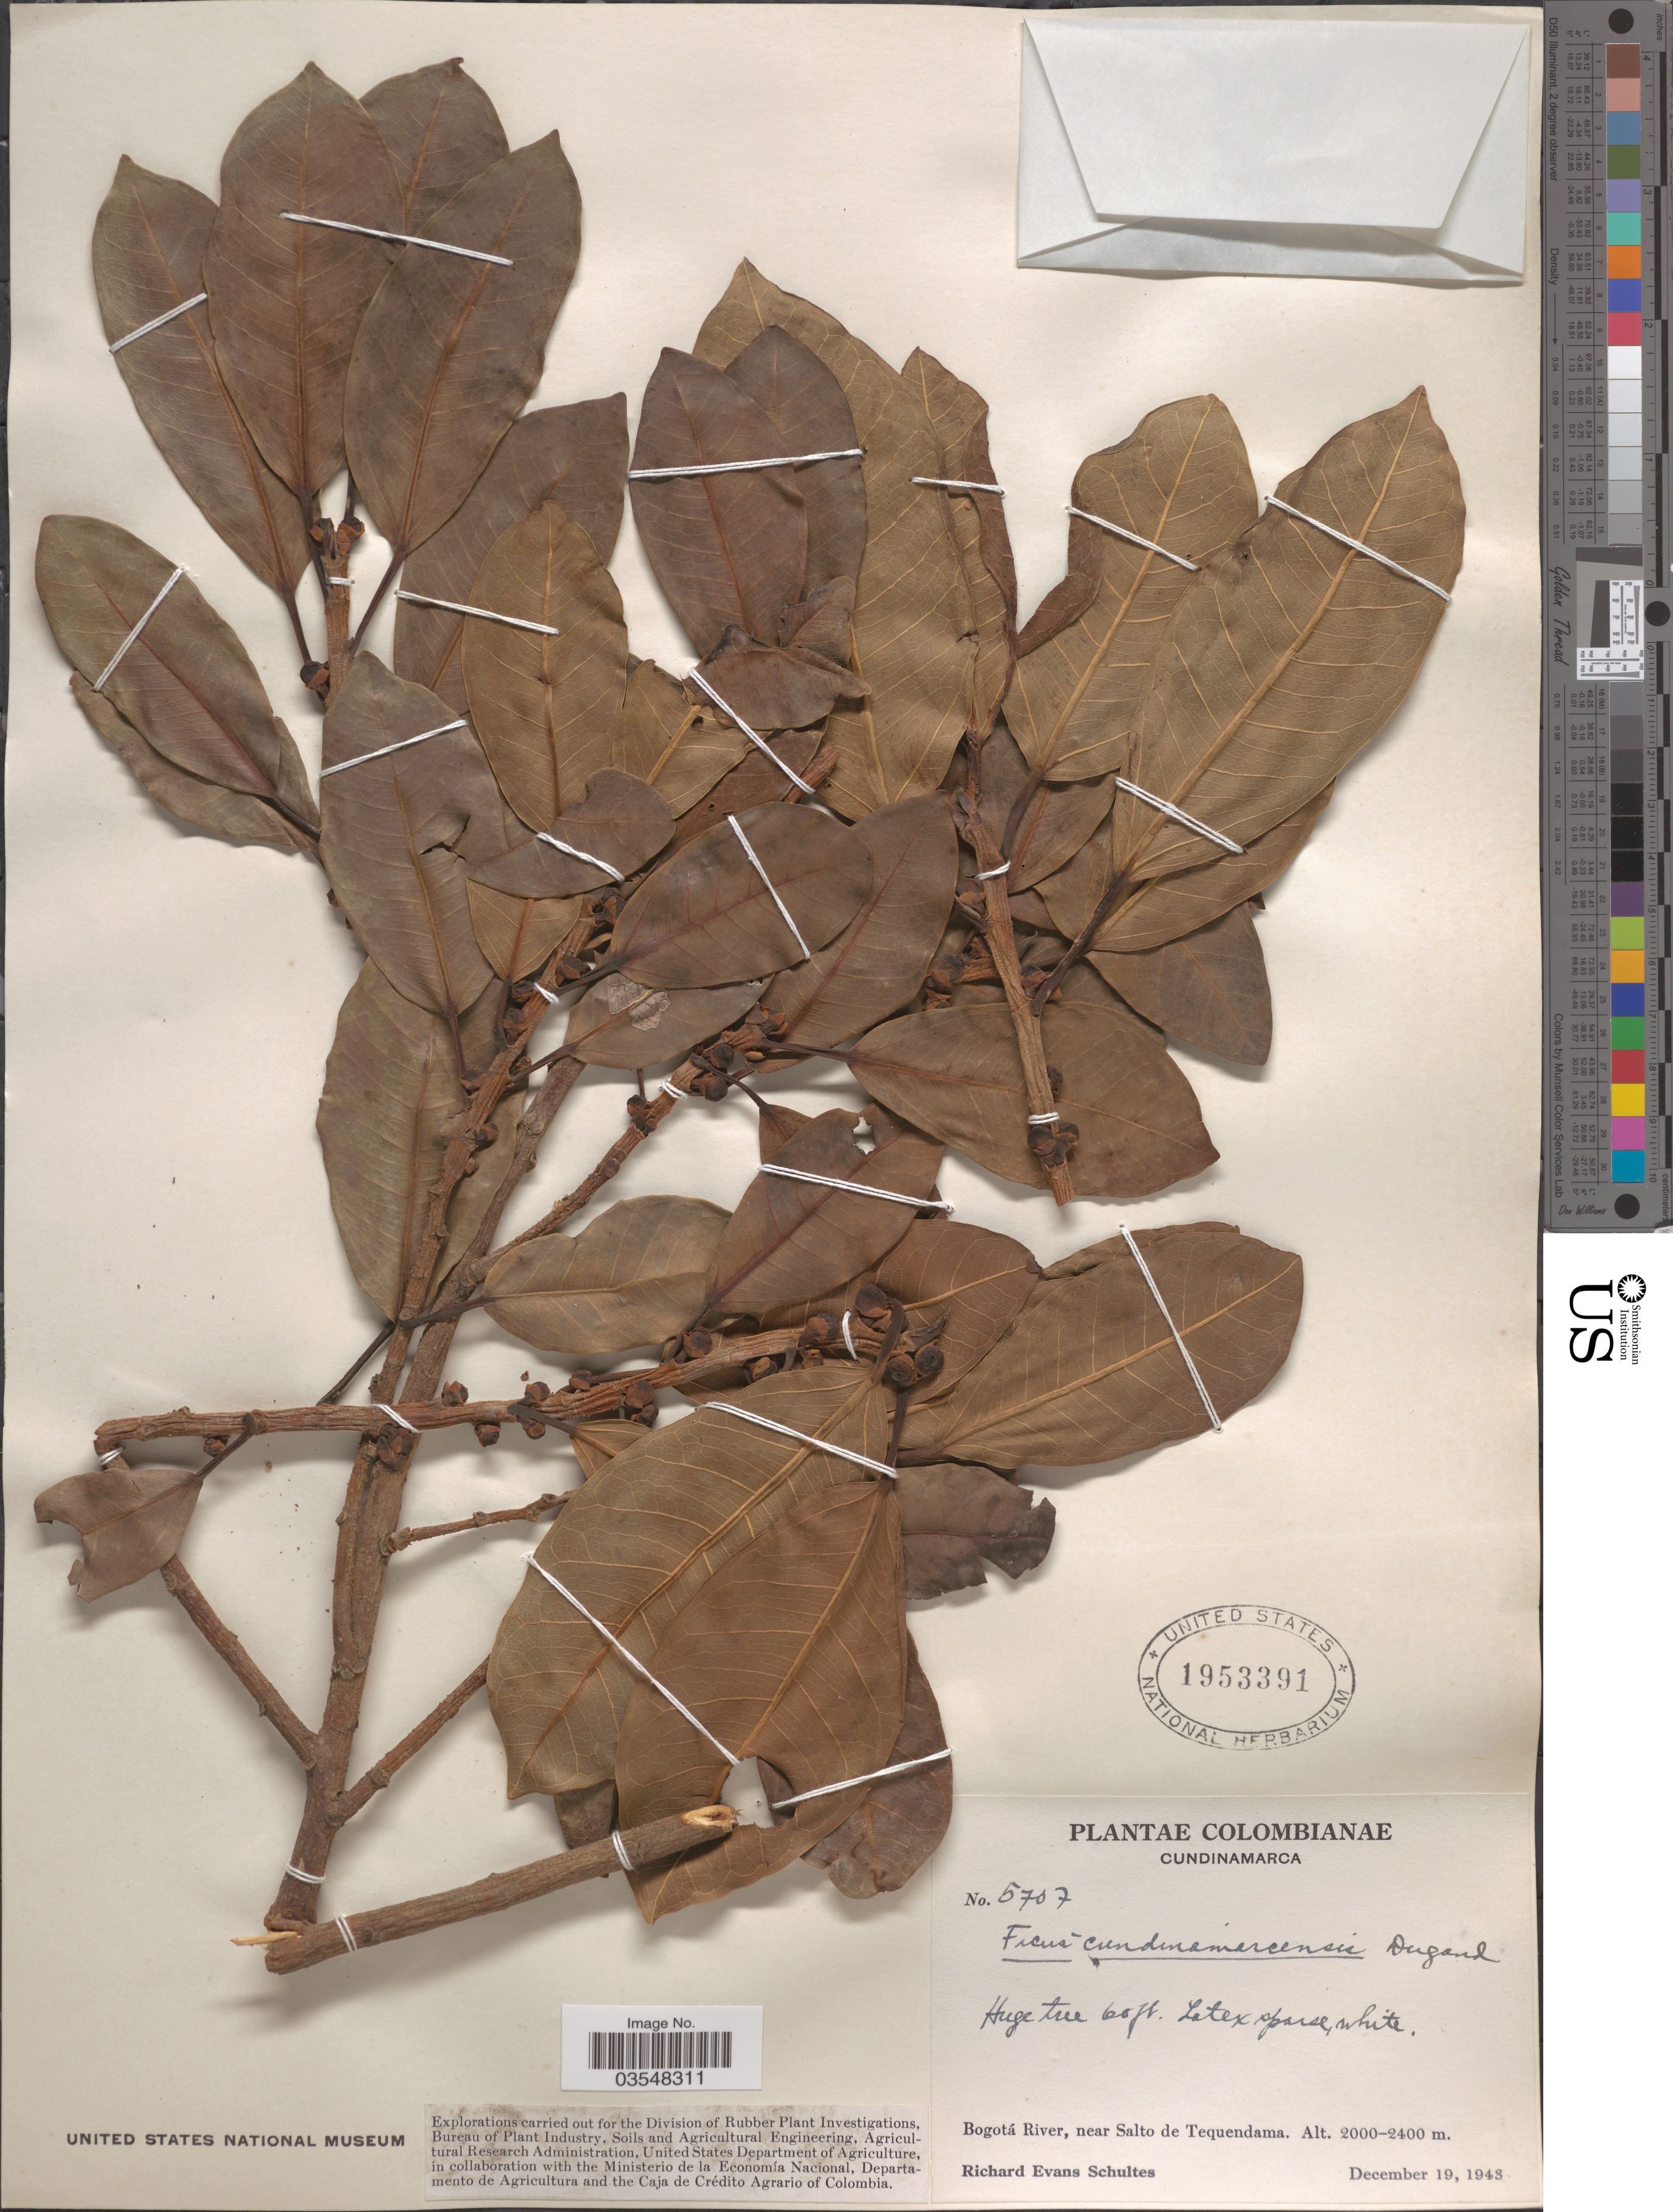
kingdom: Plantae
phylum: Tracheophyta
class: Magnoliopsida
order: Rosales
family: Moraceae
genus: Ficus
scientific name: Ficus cundinamarcensis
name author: Dugand G.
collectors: R. E. Schultes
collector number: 5707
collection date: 1943-12-19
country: Colombia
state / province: Cundinamarca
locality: Bogotá River, near Salto de Tequendama.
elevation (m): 2000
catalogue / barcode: US 1953391